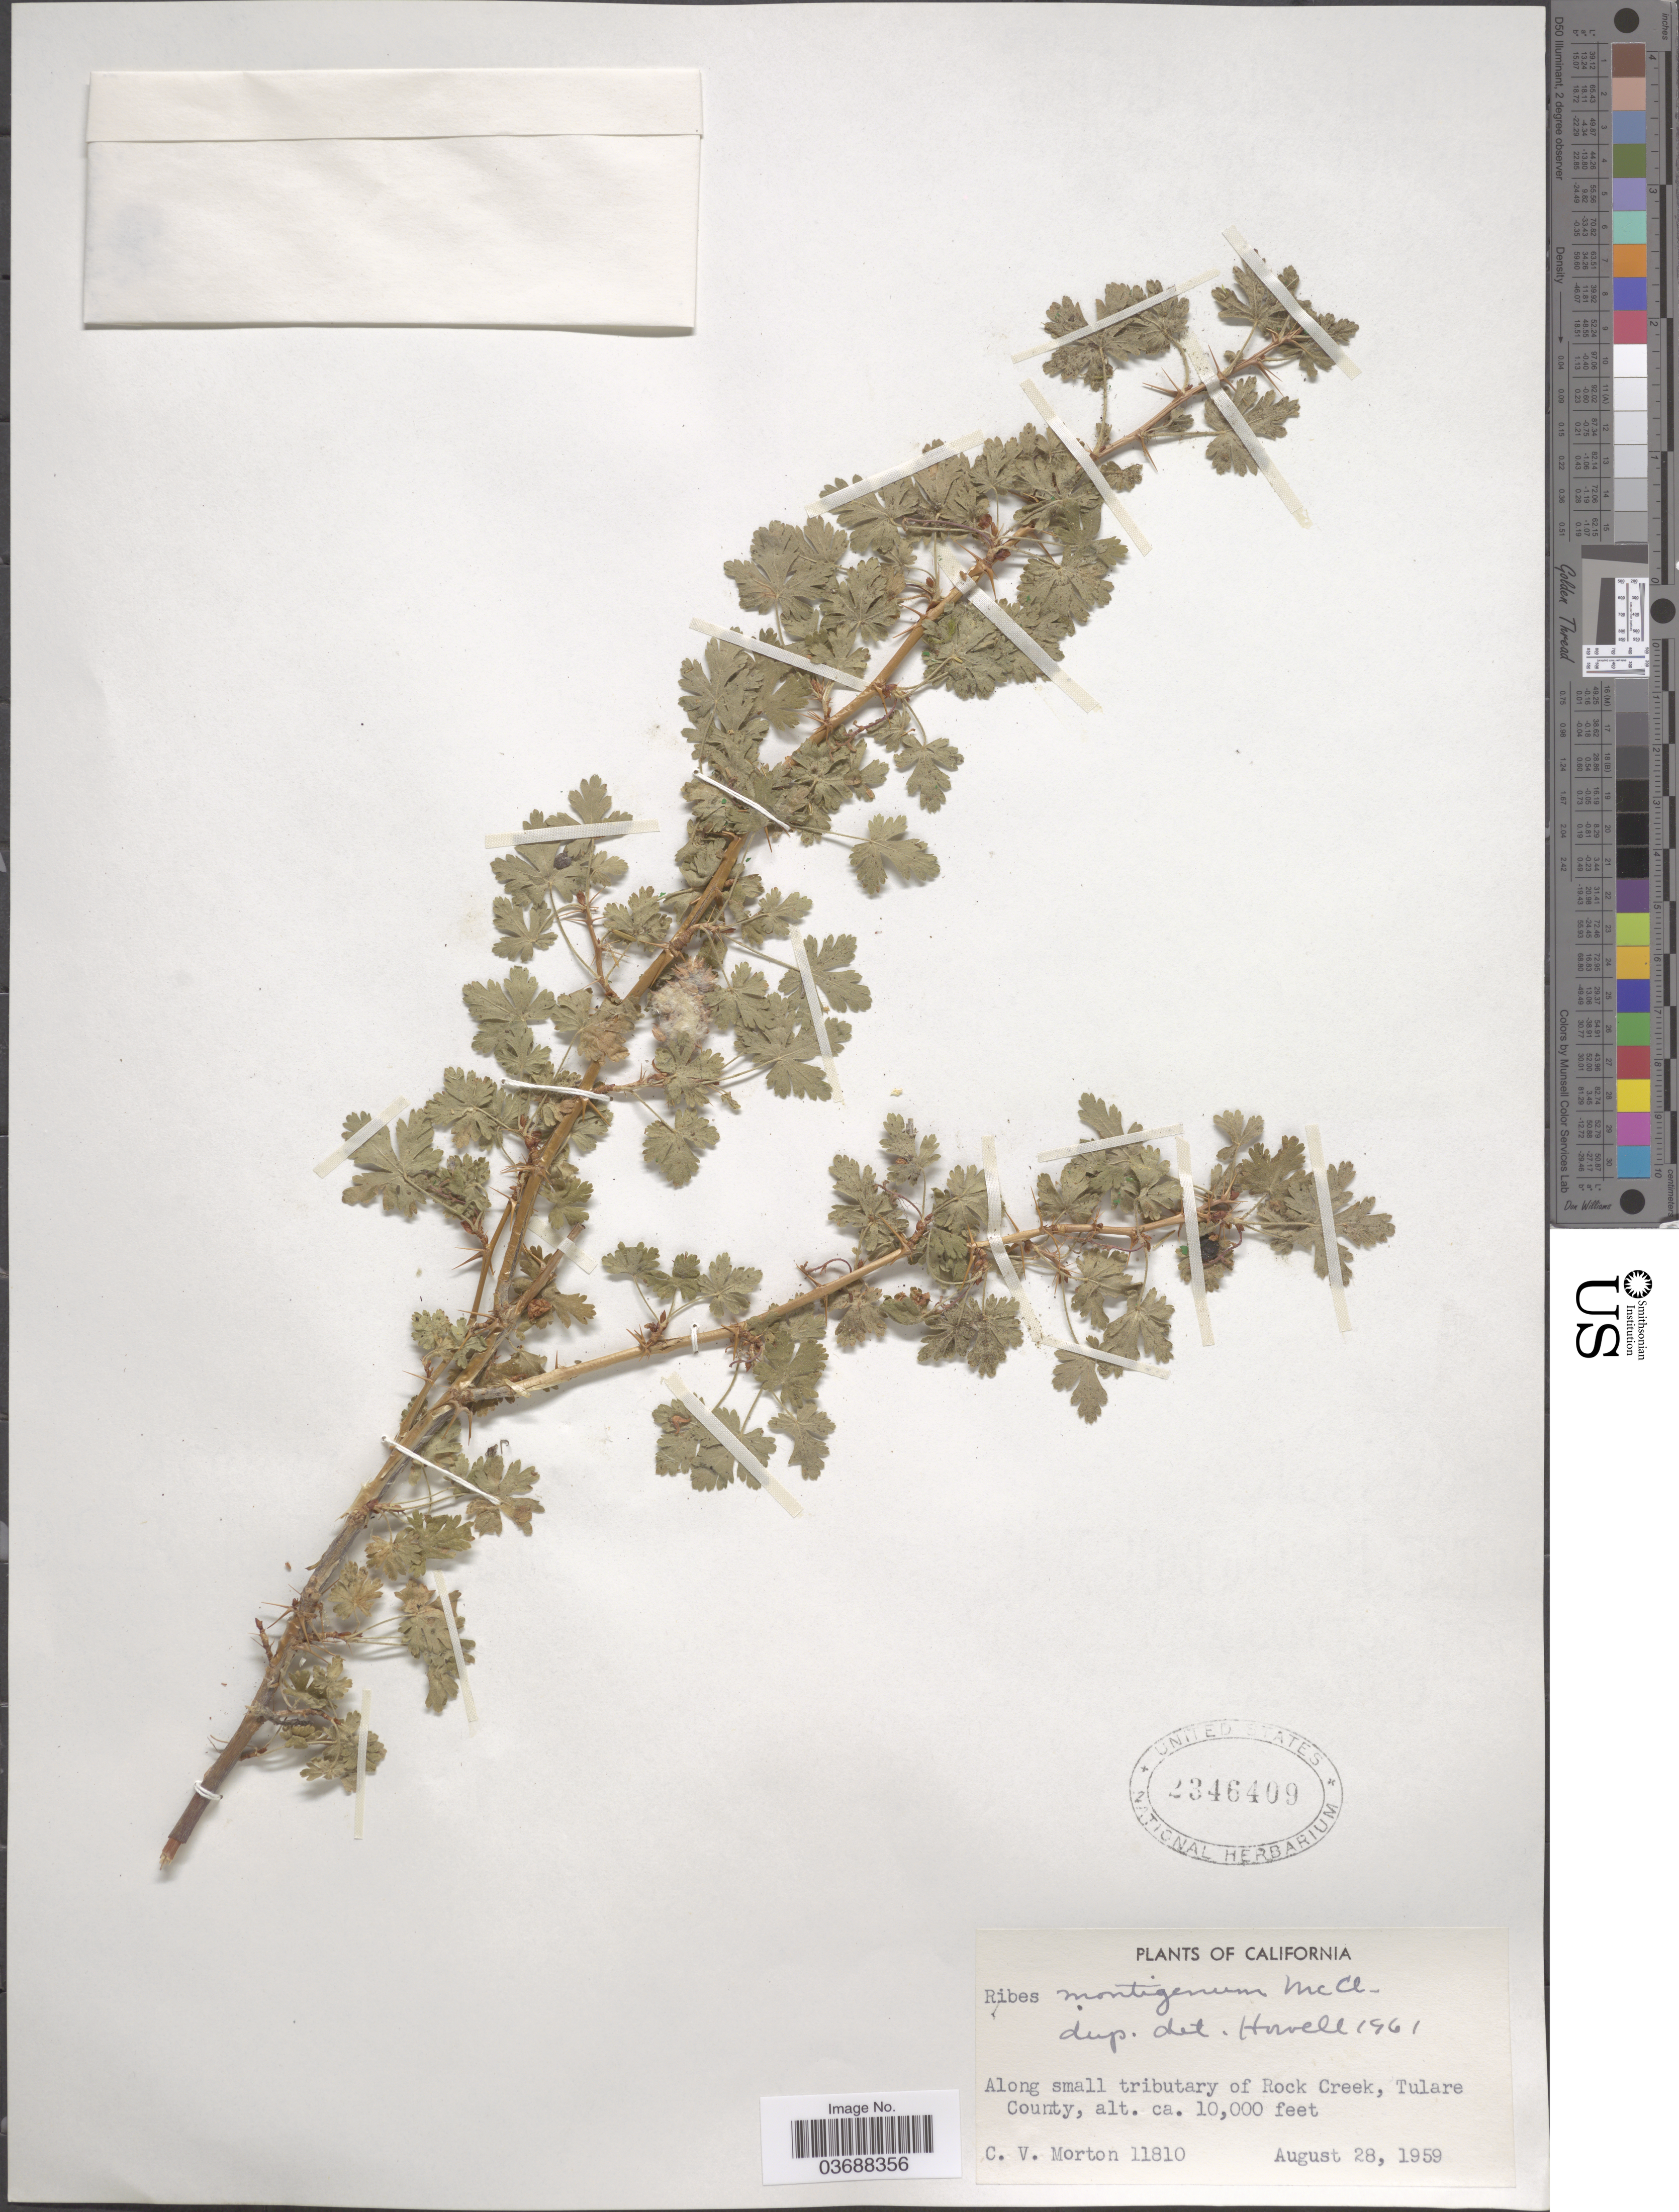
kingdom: Plantae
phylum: Tracheophyta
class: Magnoliopsida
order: Saxifragales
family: Grossulariaceae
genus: Ribes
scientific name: Ribes montigenum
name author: McClatchie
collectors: C. V. Morton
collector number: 11810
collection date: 1959-08-28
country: United States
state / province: California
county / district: Tulare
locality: Along small tributary of Rock Creek, Tulare County.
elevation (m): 3048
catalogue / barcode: US 2346409